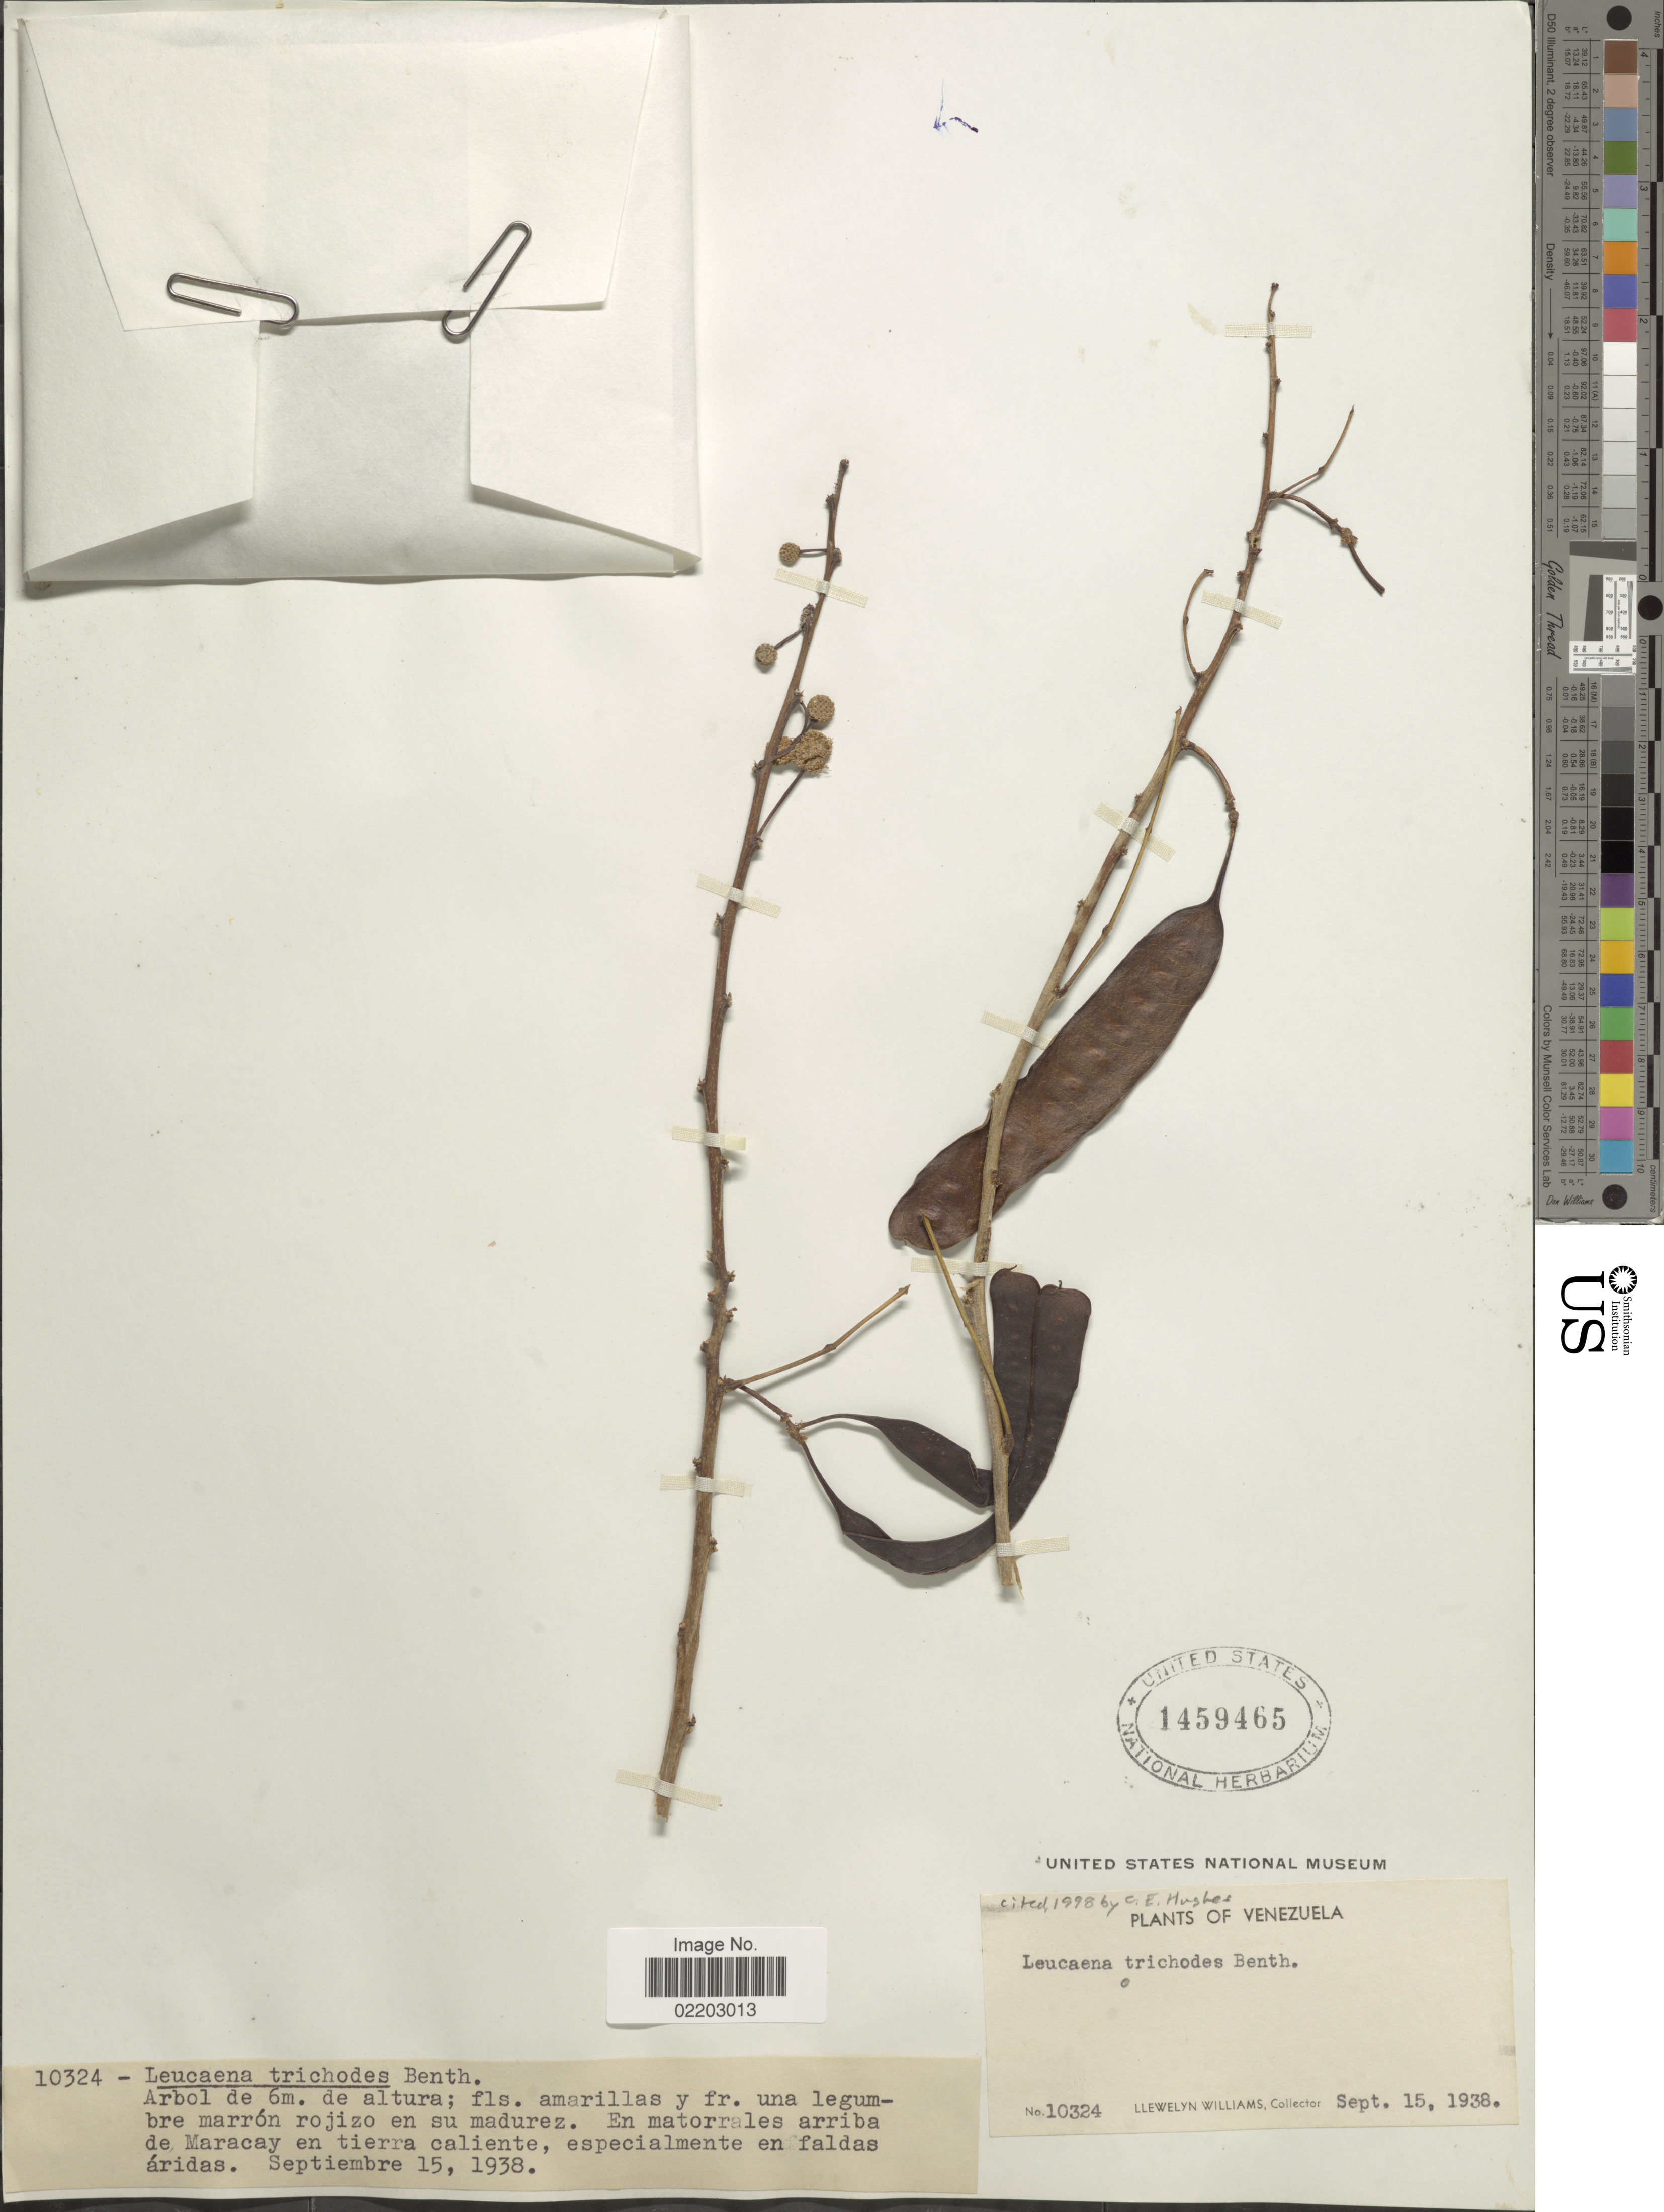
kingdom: Plantae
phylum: Tracheophyta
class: Magnoliopsida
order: Fabales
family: Fabaceae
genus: Leucaena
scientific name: Leucaena trichodes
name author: (Jacq.) Benth.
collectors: Ll. Williams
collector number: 10324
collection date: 1938-09-15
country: Venezuela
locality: En matorrales arriba de Maracay en tierra caliente, especialmente en faldas aridas. Venezuela.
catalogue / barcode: US 1459465